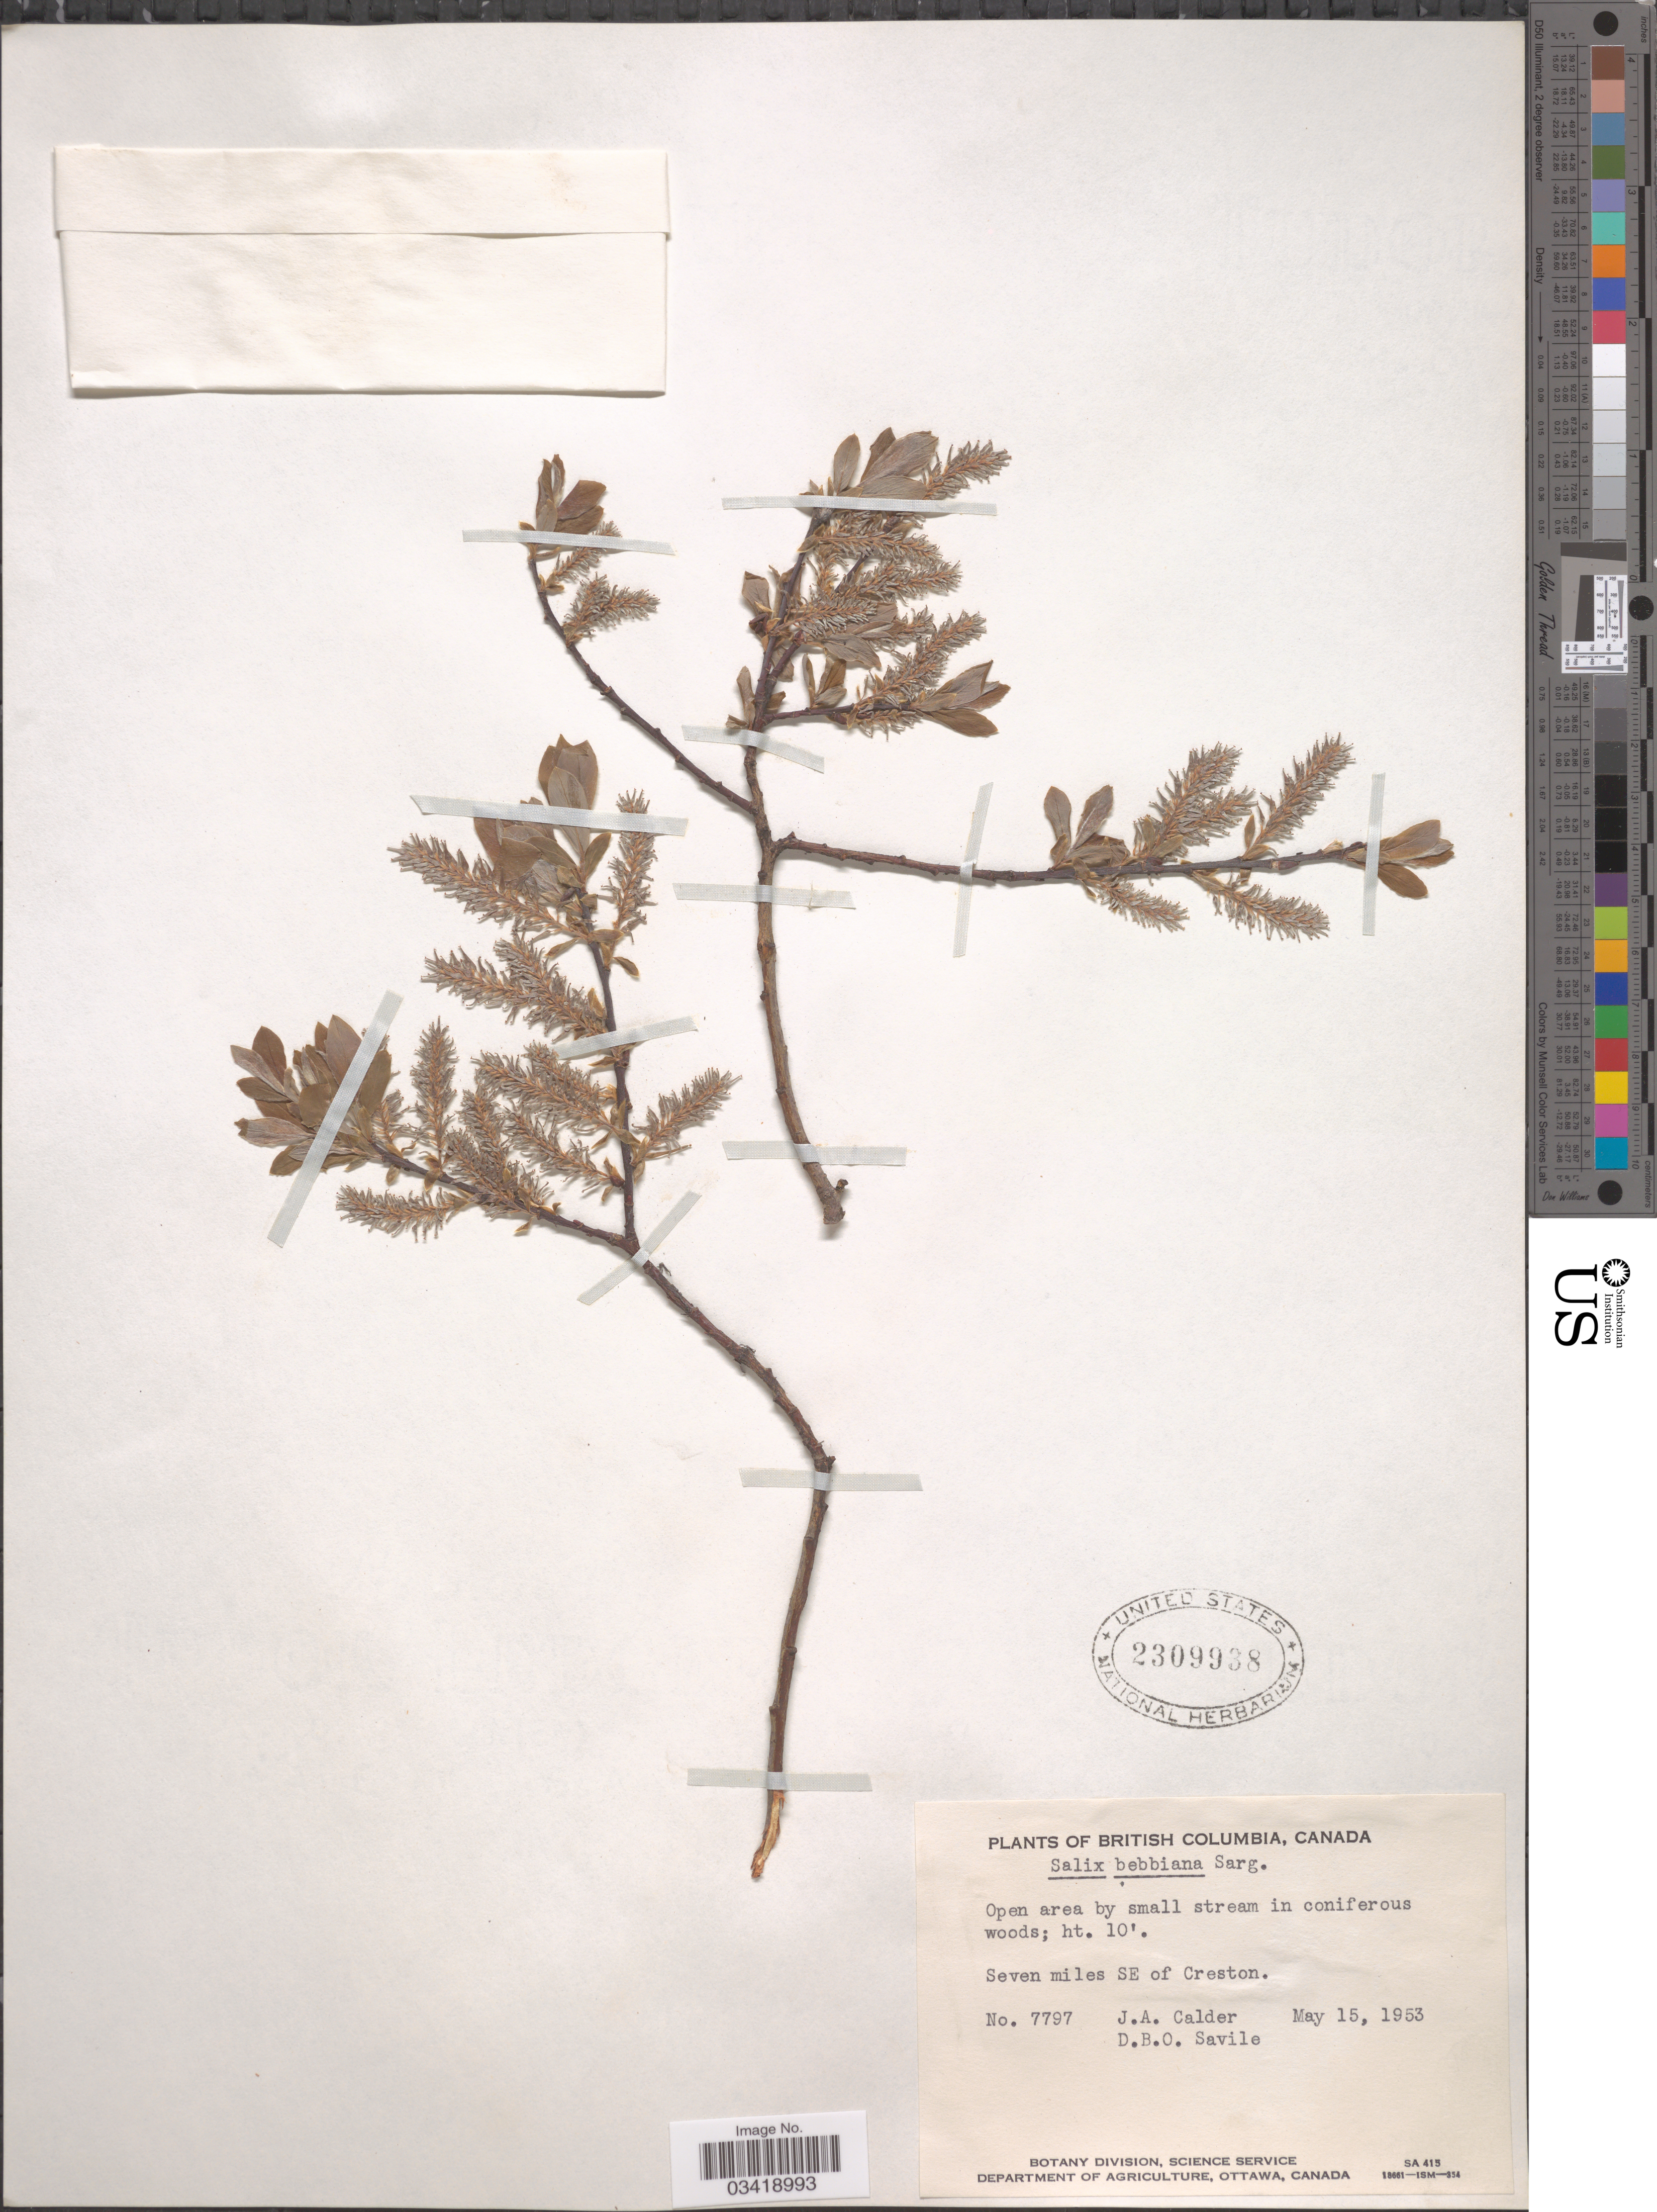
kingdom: Plantae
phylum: Tracheophyta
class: Magnoliopsida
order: Malpighiales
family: Salicaceae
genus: Salix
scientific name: Salix bebbiana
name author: Sarg.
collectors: J. A. Calder & D. Savile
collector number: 7797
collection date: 1953-05-15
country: Canada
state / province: British Columbia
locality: Seven miles SE of Creston.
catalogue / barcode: US 2309938